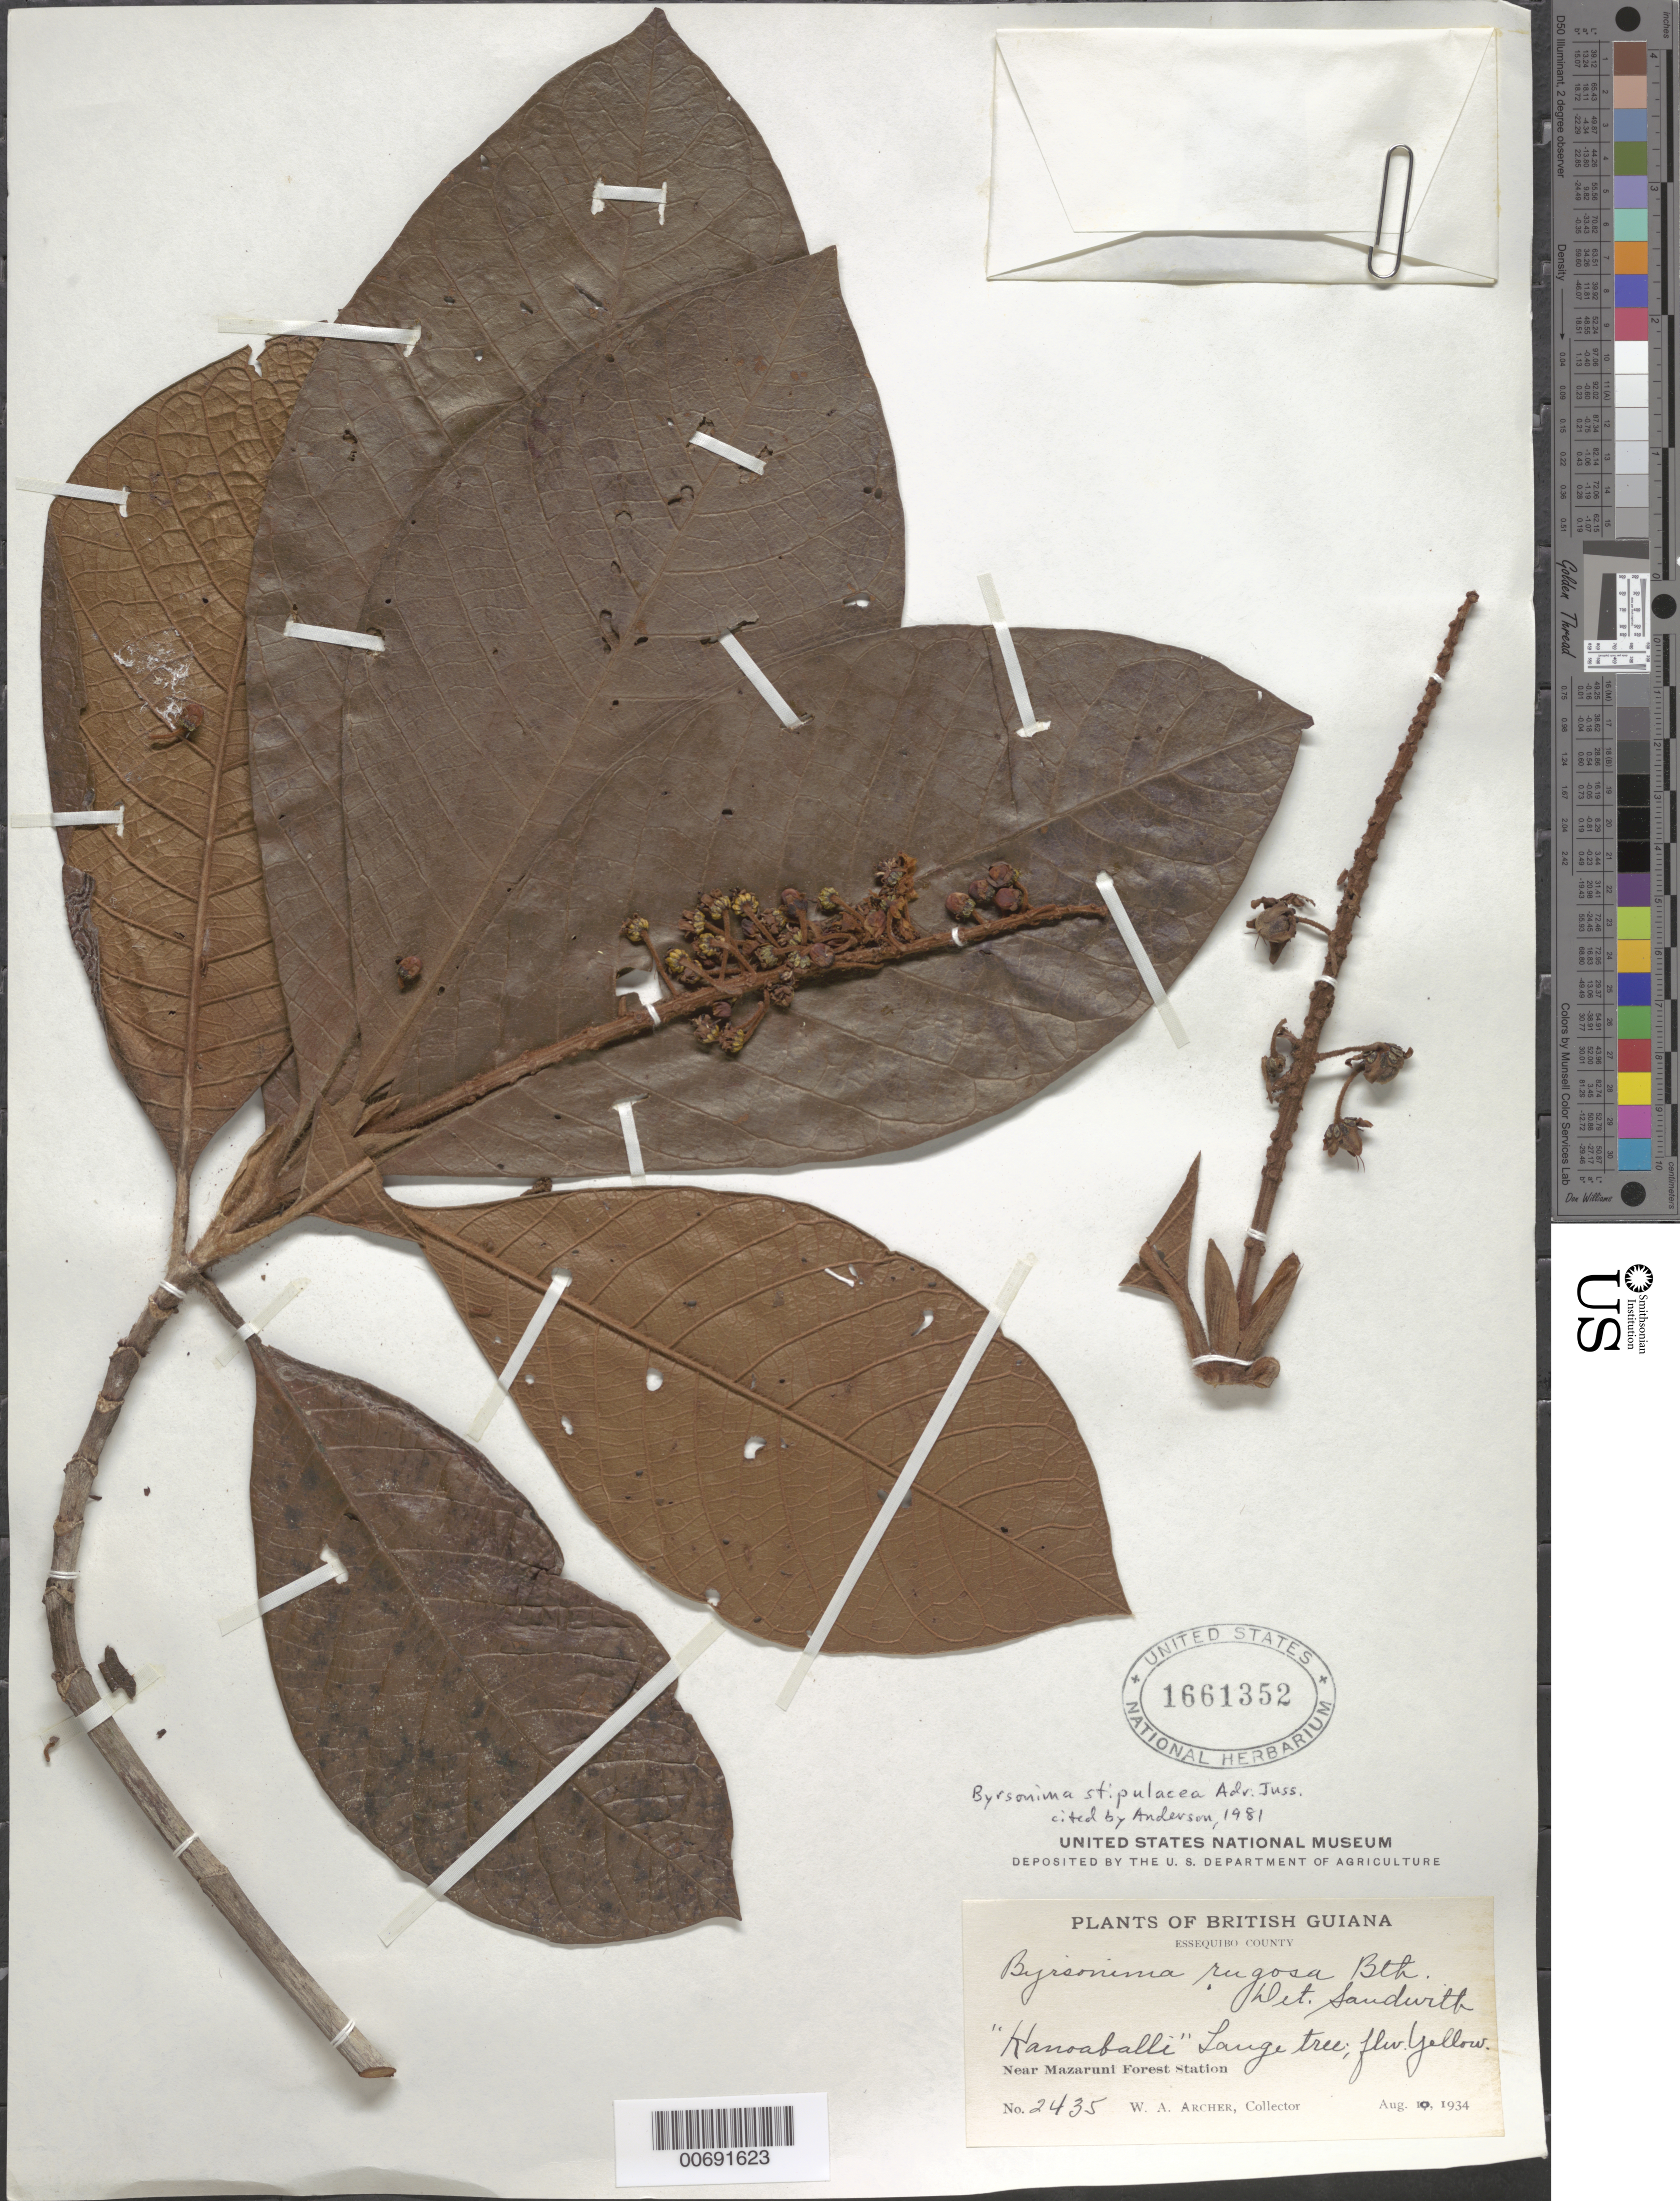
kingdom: Plantae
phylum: Tracheophyta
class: Magnoliopsida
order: Malpighiales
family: Malpighiaceae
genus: Byrsonima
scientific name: Byrsonima stipulacea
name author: A. Juss.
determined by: Anderson, W. R., (MICH), University of Michigan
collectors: W. A. Archer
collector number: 2435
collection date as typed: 10-Aug-34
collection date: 1934-08-10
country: Guyana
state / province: Cuyuni-Mazaruni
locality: Mazaruni Forest Station, vic.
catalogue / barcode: US 1661352